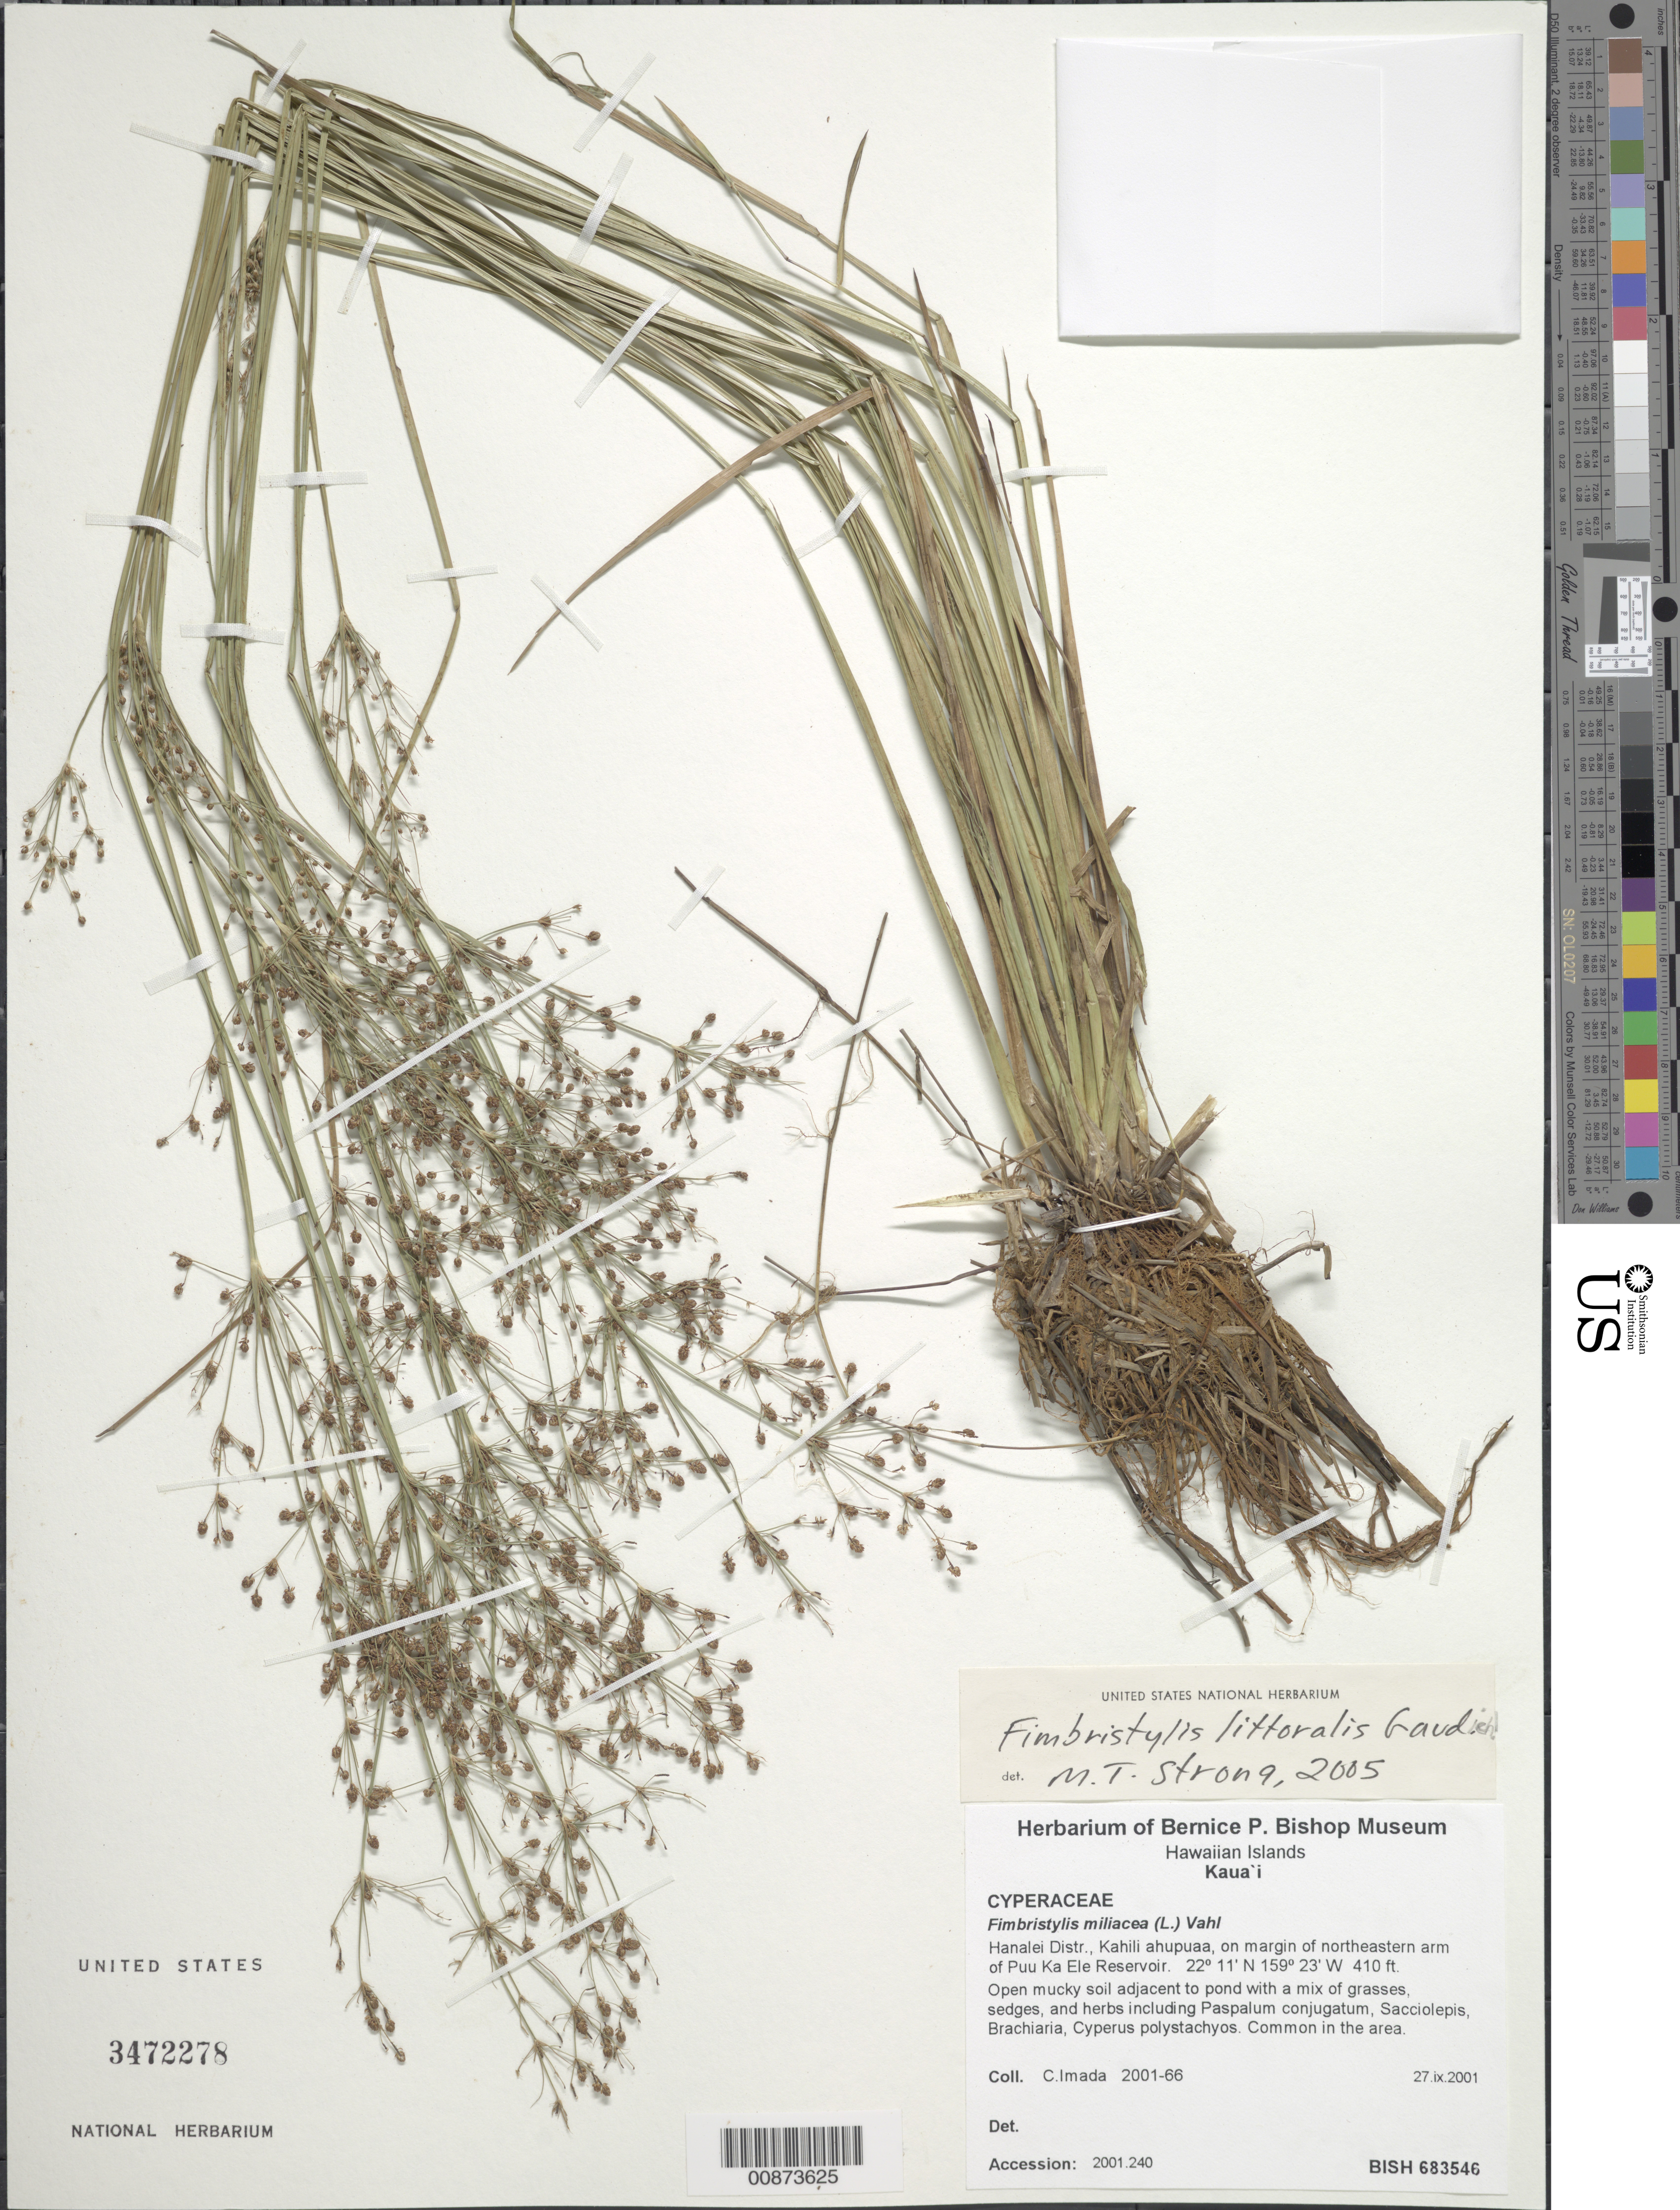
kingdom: Plantae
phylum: Tracheophyta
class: Liliopsida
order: Poales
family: Cyperaceae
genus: Fimbristylis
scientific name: Fimbristylis littoralis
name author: Gaudich.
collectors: C. Imada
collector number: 2001-66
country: United States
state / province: Hawaii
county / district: Kauai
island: Kaua'i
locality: Hanalei District, Kahili ahupuaa, ne arm of Puu Ka Ele Reservoir.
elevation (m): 125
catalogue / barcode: US 3472278